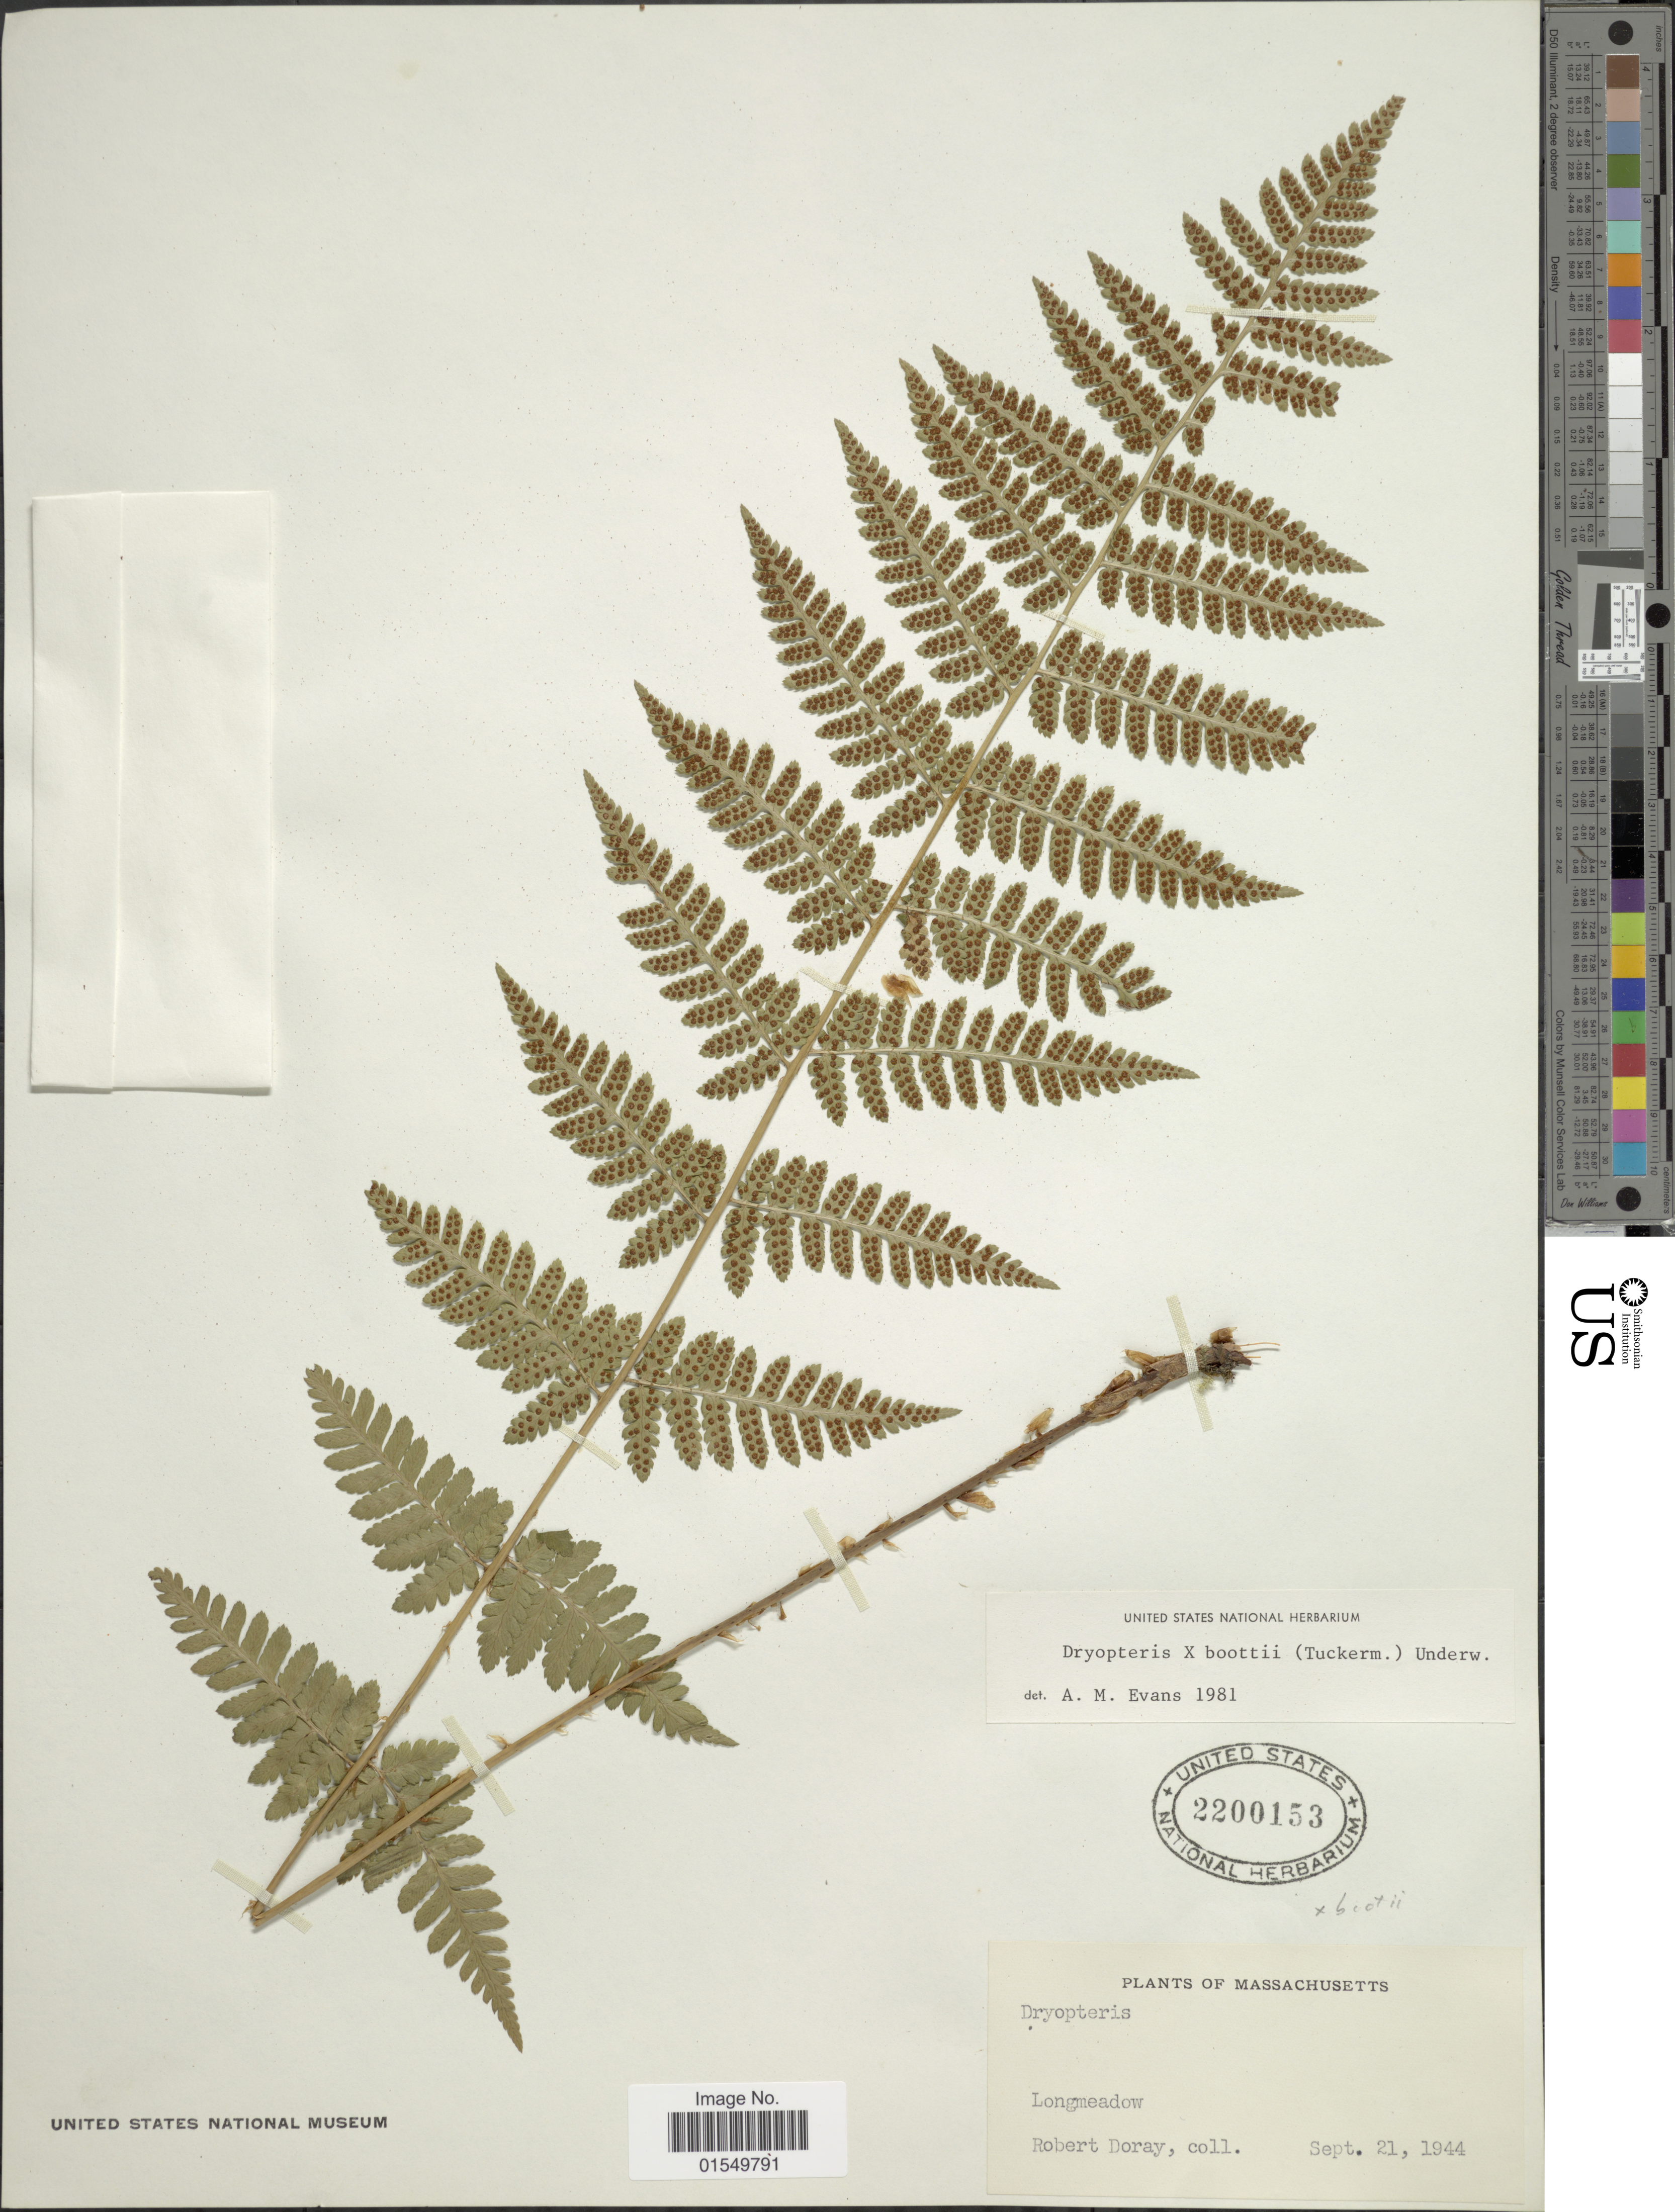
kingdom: Plantae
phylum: Tracheophyta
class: Polypodiopsida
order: Polypodiales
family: Dryopteridaceae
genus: Dryopteris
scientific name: Dryopteris x boottii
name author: Underw.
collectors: R. Doray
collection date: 1944-09-21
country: United States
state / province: Massachusetts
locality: Longmeadow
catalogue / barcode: US 2200153